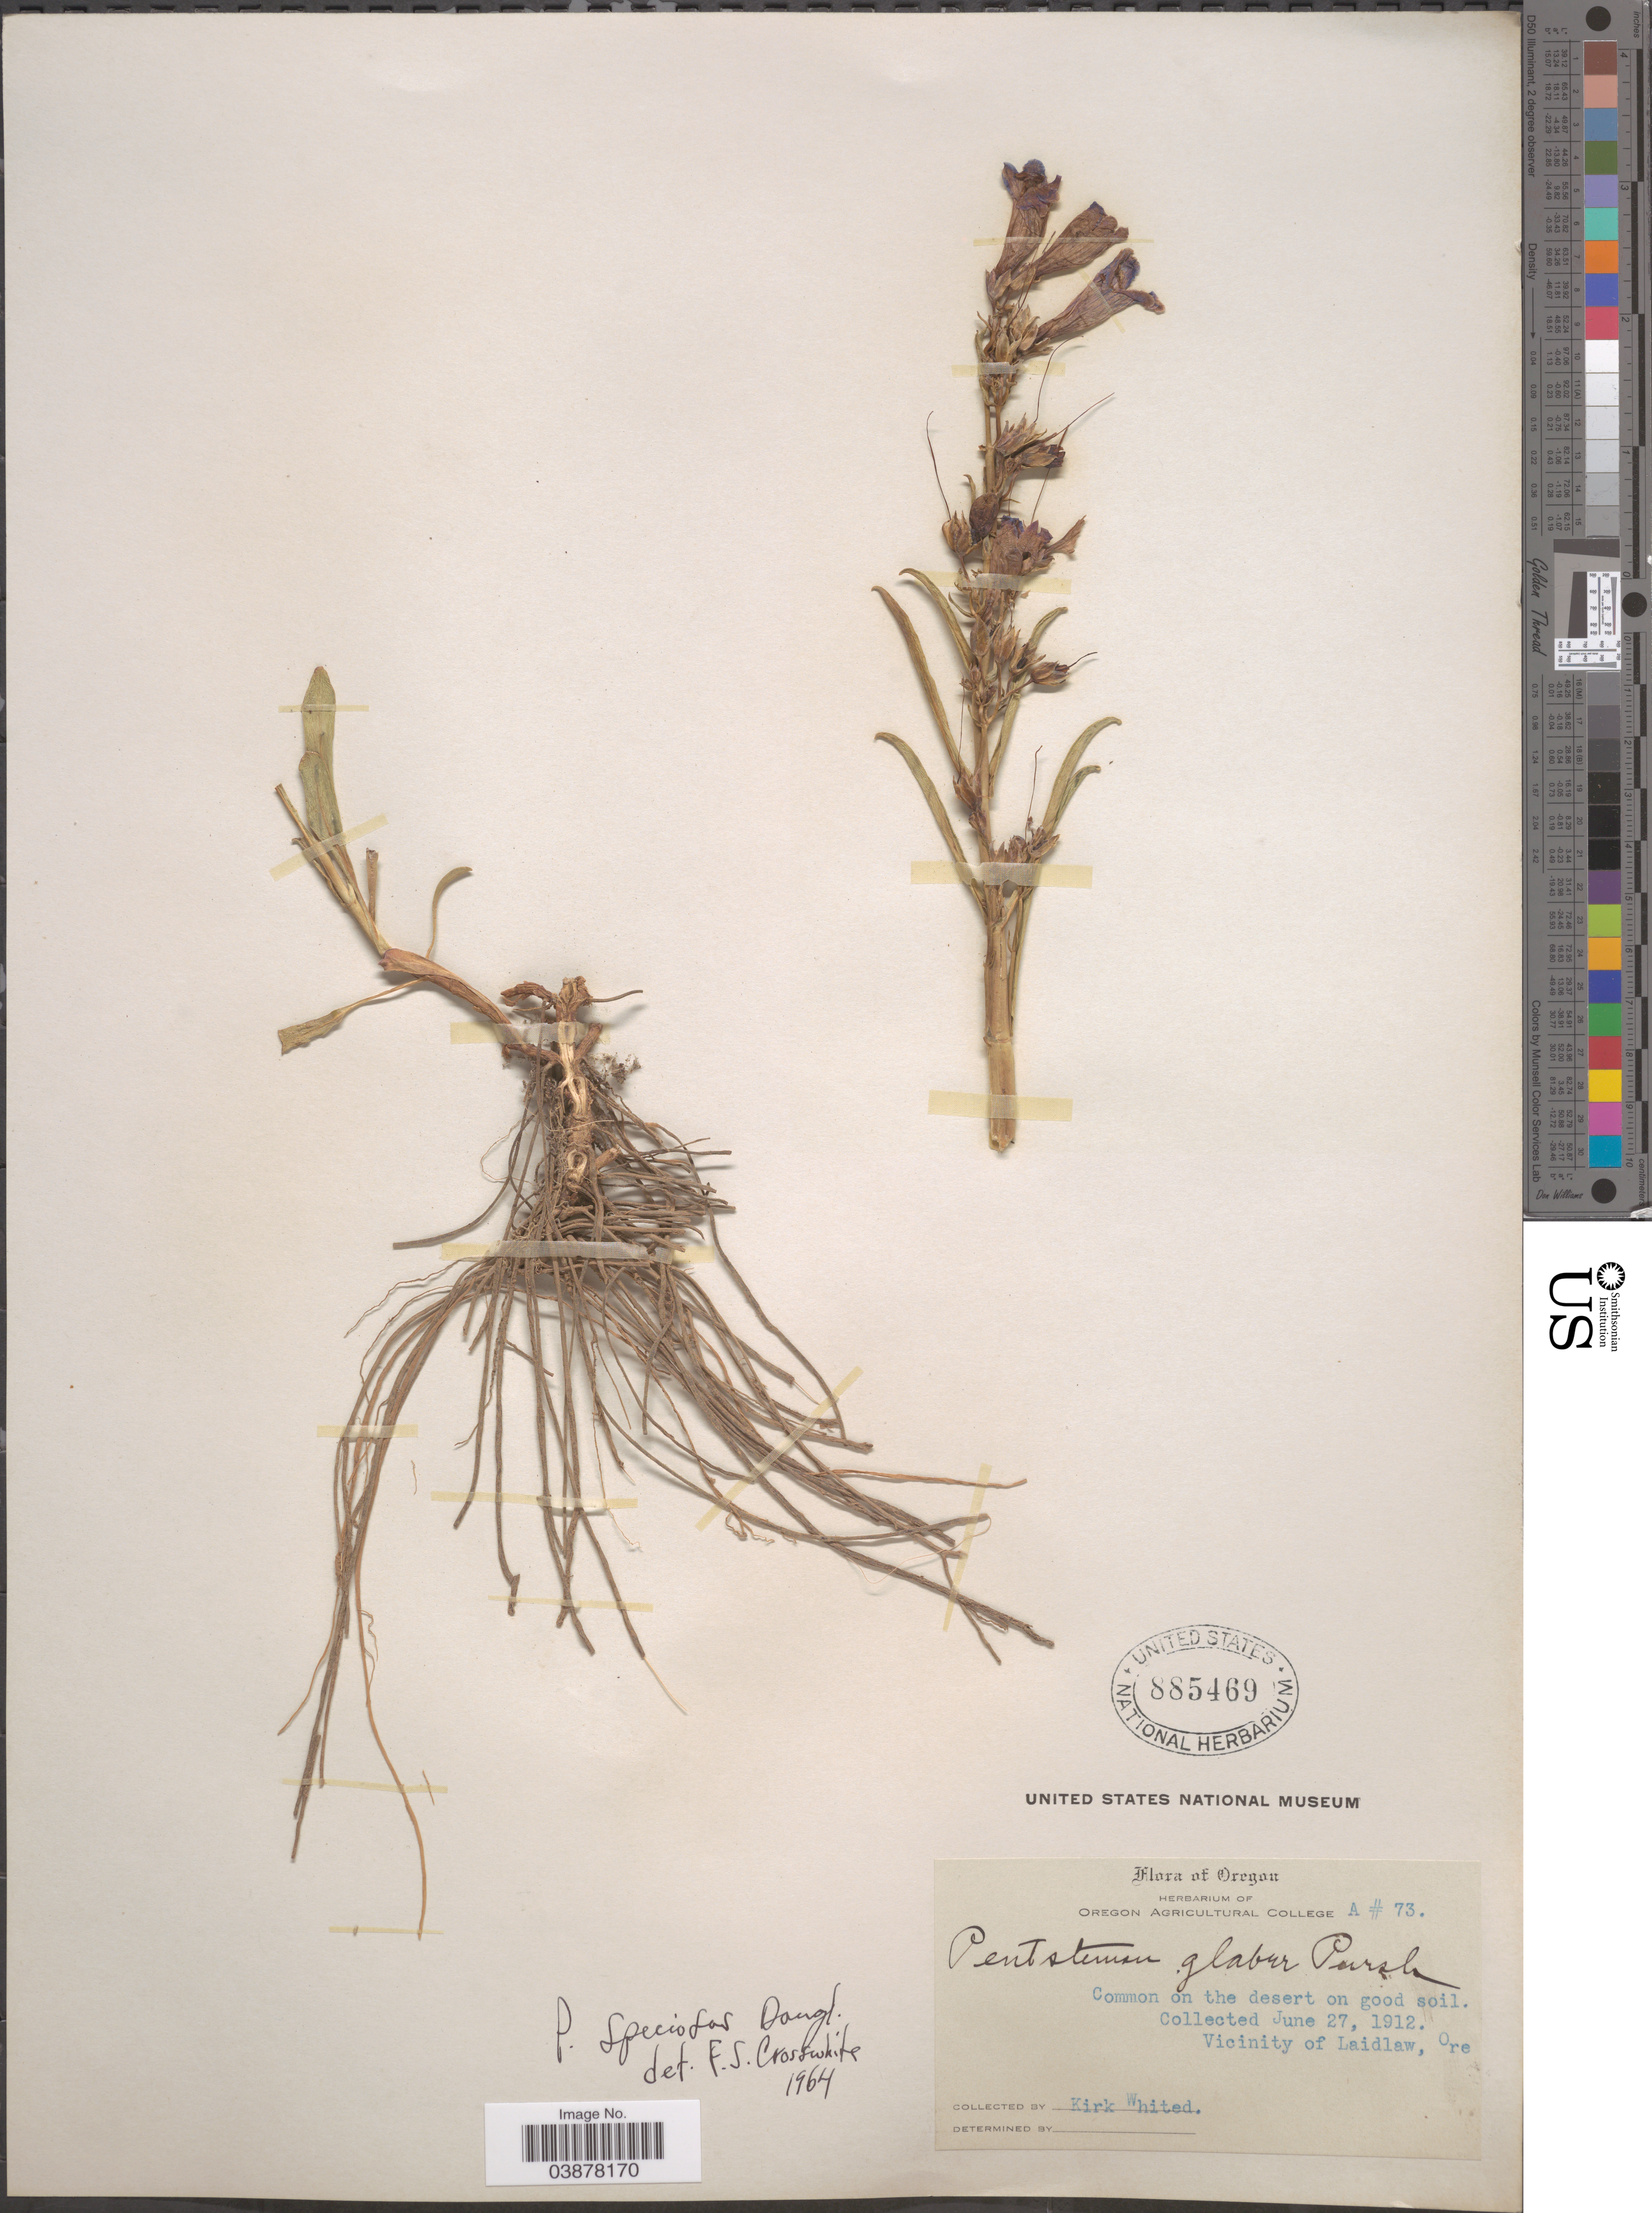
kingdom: Plantae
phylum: Tracheophyta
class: Magnoliopsida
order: Lamiales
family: Plantaginaceae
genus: Penstemon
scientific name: Penstemon speciosus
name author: Douglas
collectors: K. Whited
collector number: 73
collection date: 1912-06-27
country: United States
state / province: Oregon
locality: Vicinity of Laidlaw.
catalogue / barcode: US 885469